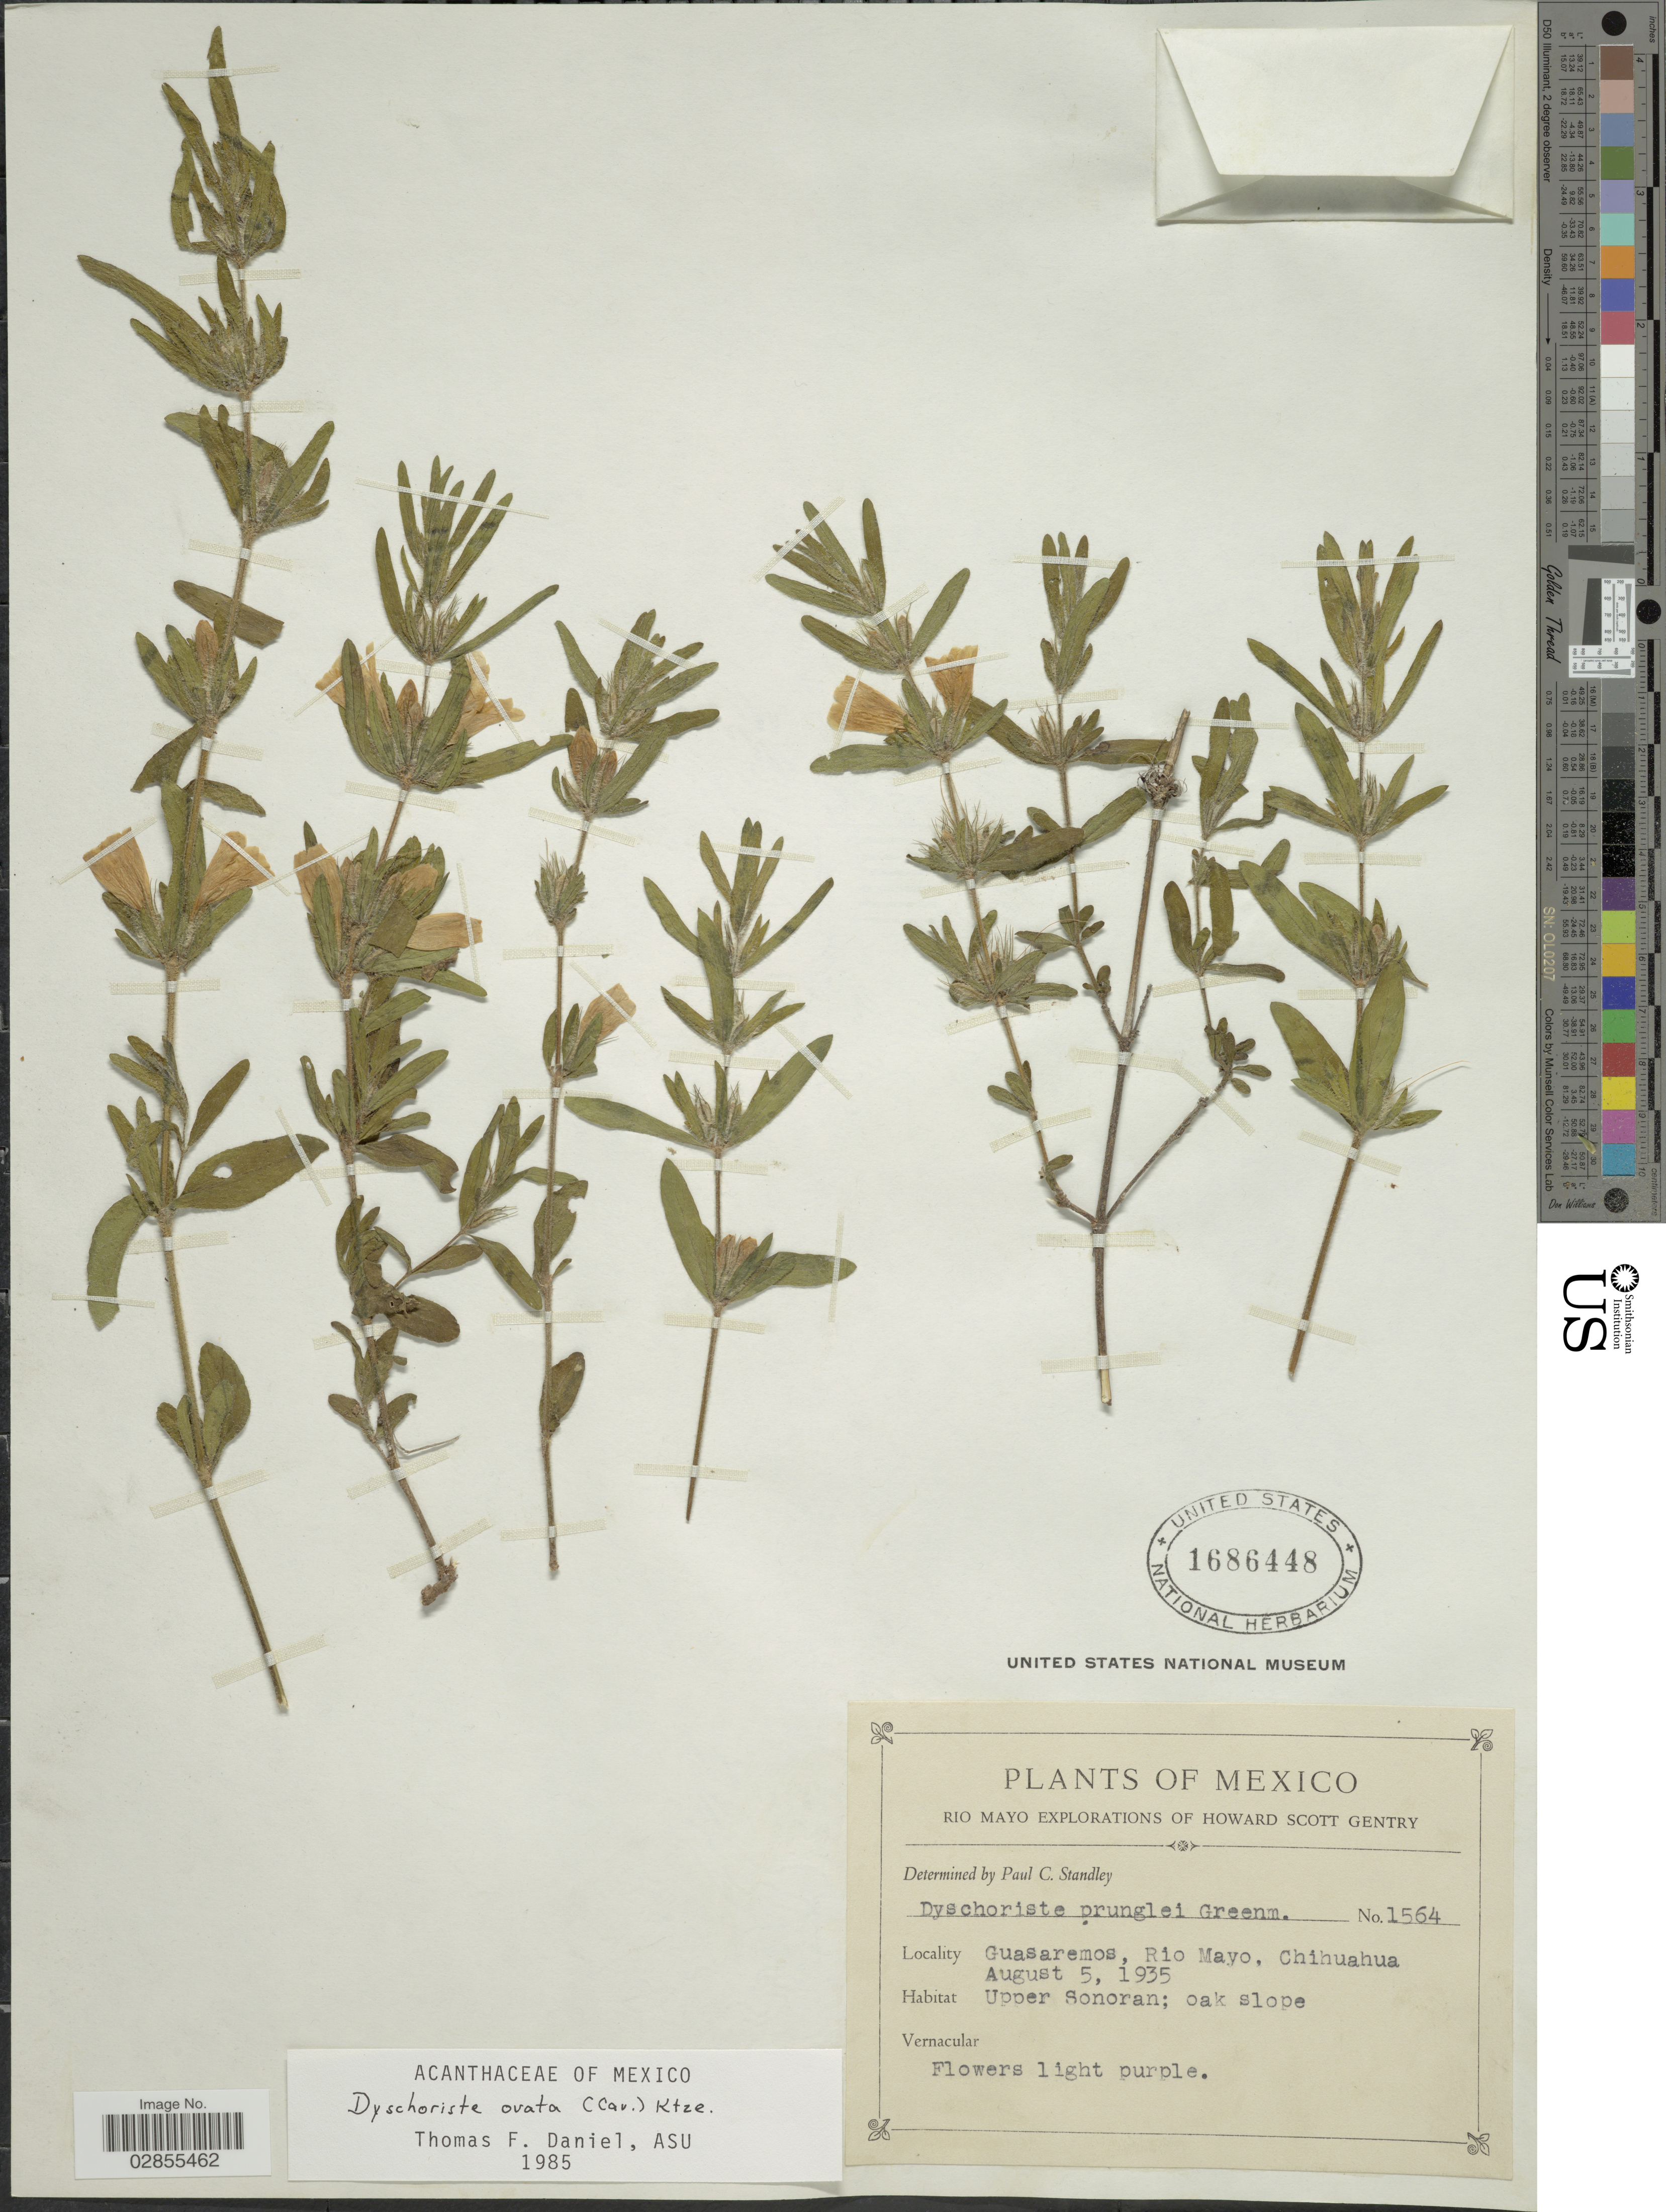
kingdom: Plantae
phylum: Tracheophyta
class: Magnoliopsida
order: Lamiales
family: Acanthaceae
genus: Dyschoriste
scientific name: Dyschoriste ovata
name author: (Cav.) Kuntze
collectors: H. S. Gentry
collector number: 1564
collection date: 1935-08-05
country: Mexico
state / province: Chihuahua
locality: Guasaremos, Rio Mayo, Upper Sonoran.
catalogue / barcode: US 1686448